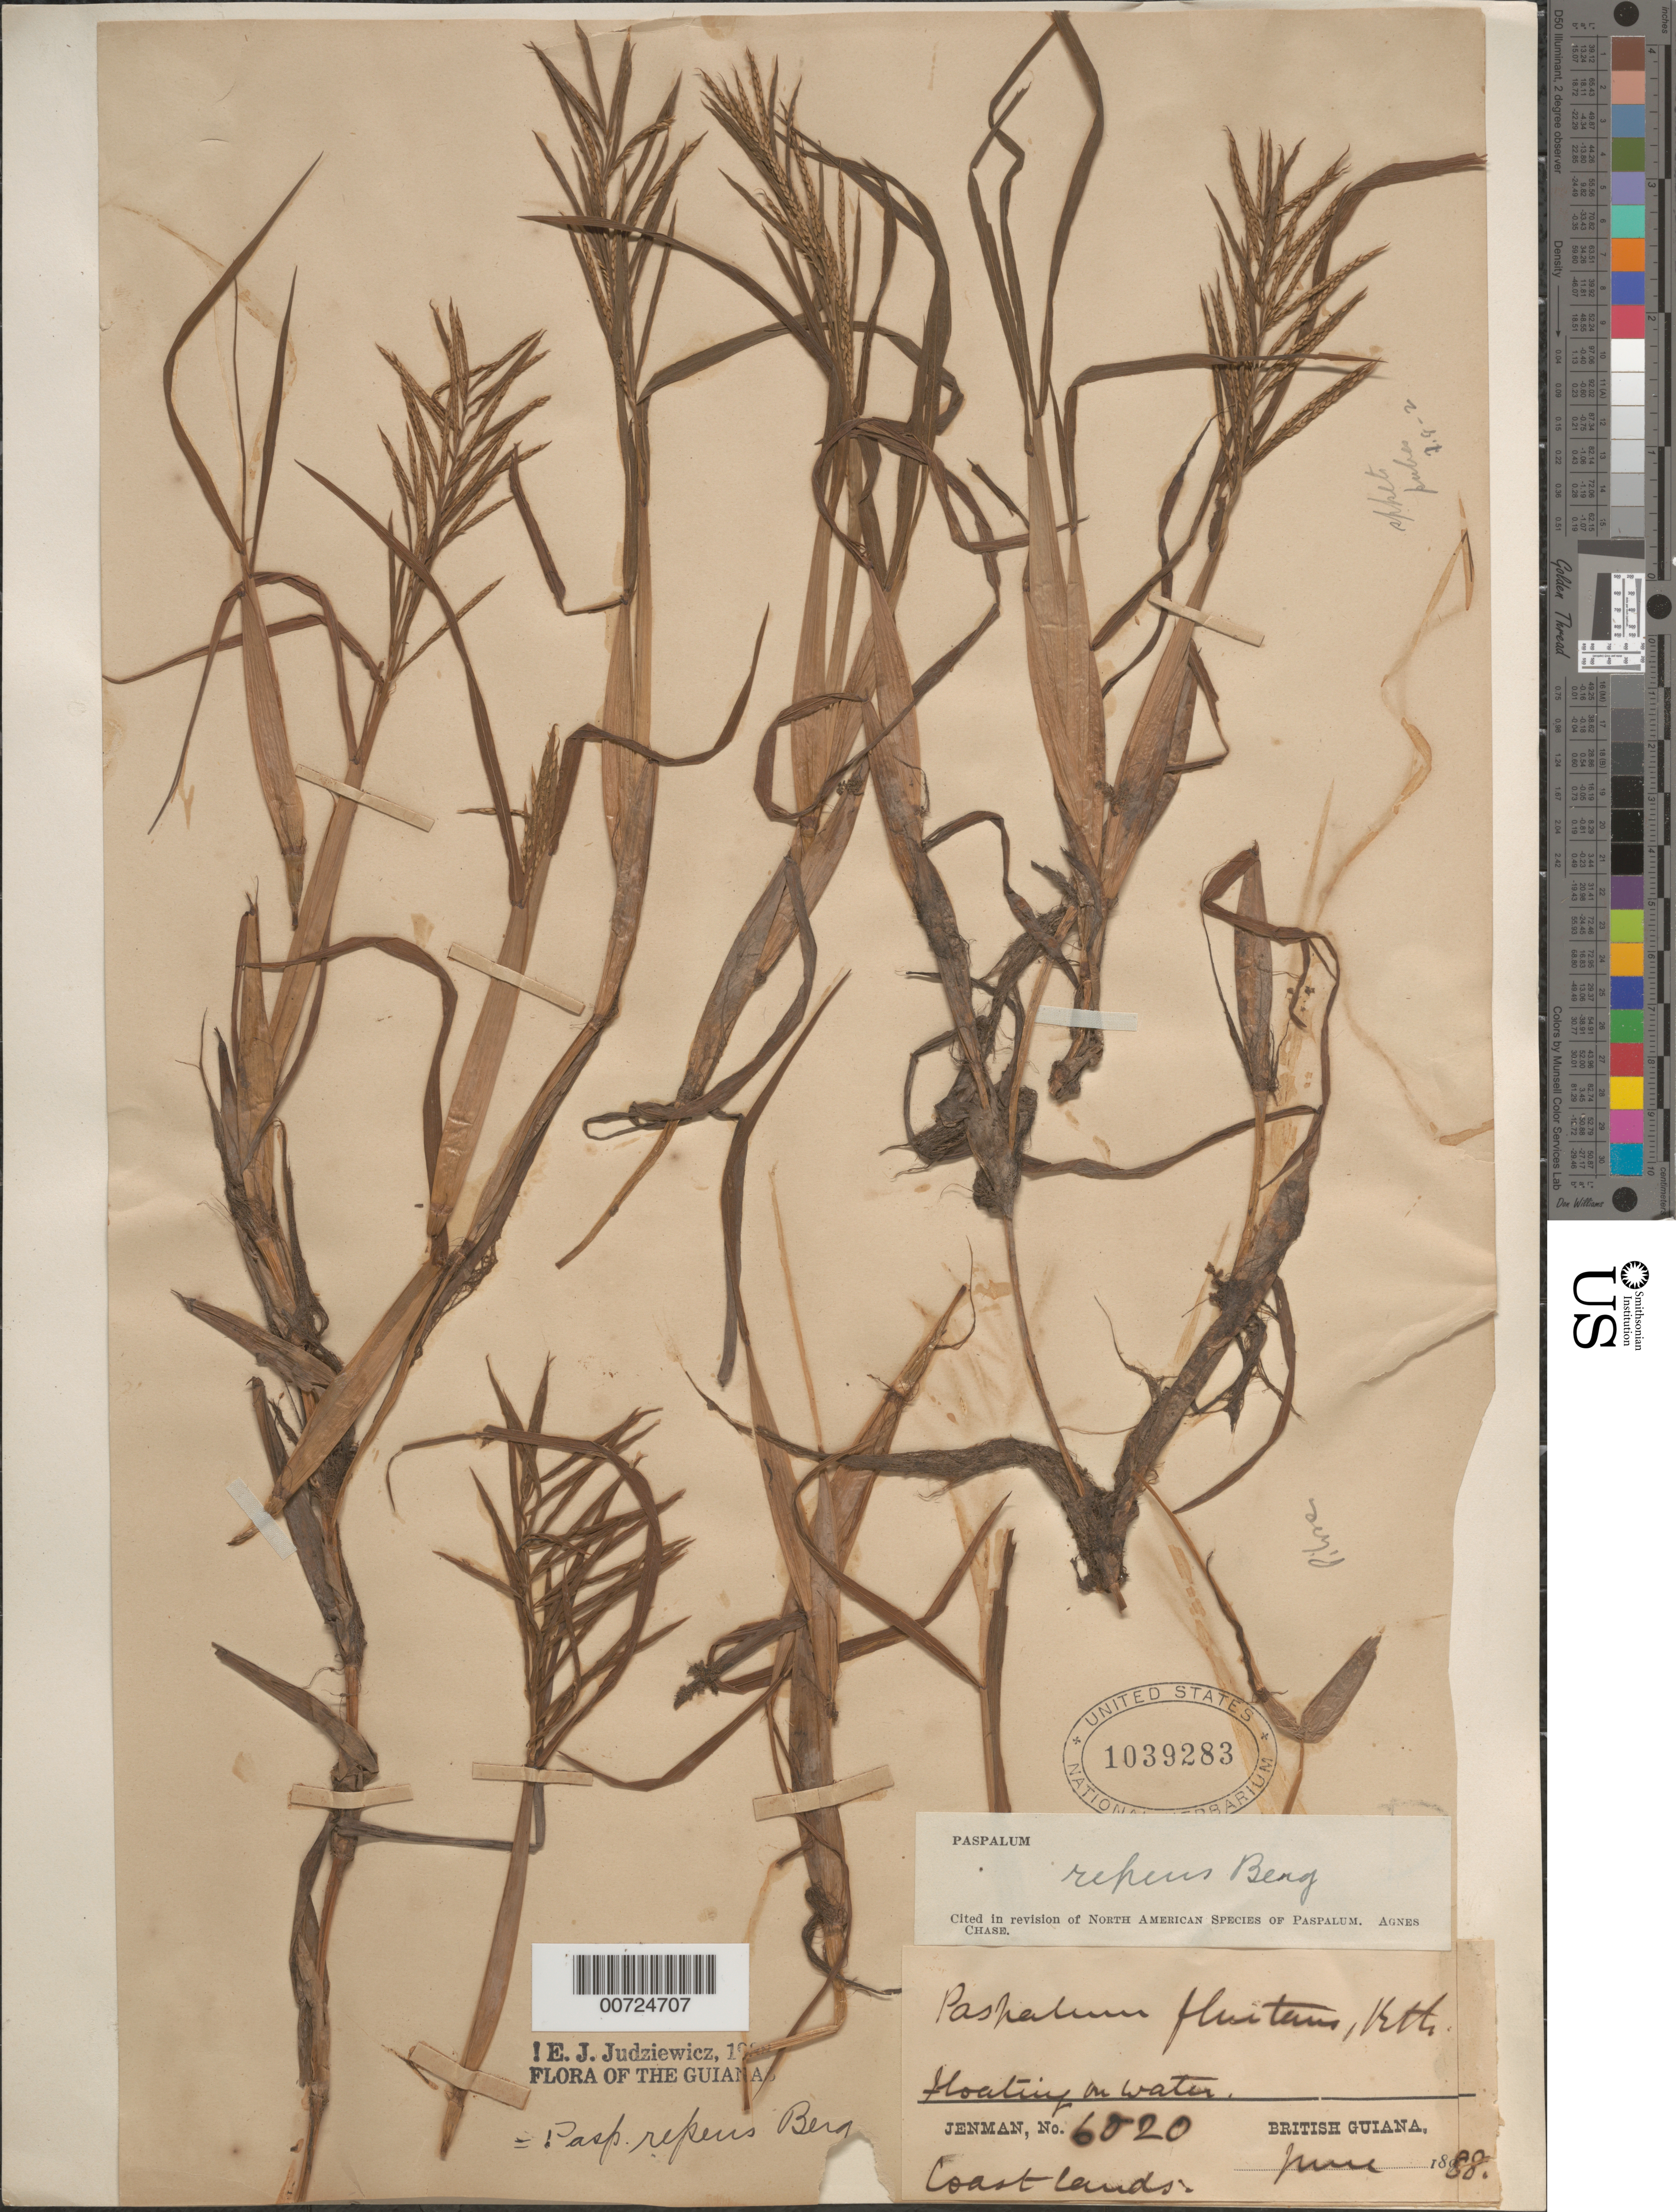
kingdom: Plantae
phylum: Tracheophyta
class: Liliopsida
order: Poales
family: Poaceae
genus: Paspalum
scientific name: Paspalum repens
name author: P.J. Bergius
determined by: Judziewicz, E. J.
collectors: G. S. Jenman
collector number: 6020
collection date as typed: June 1888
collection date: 1888-06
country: Guyana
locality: Coast lands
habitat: Water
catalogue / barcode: US 1039283